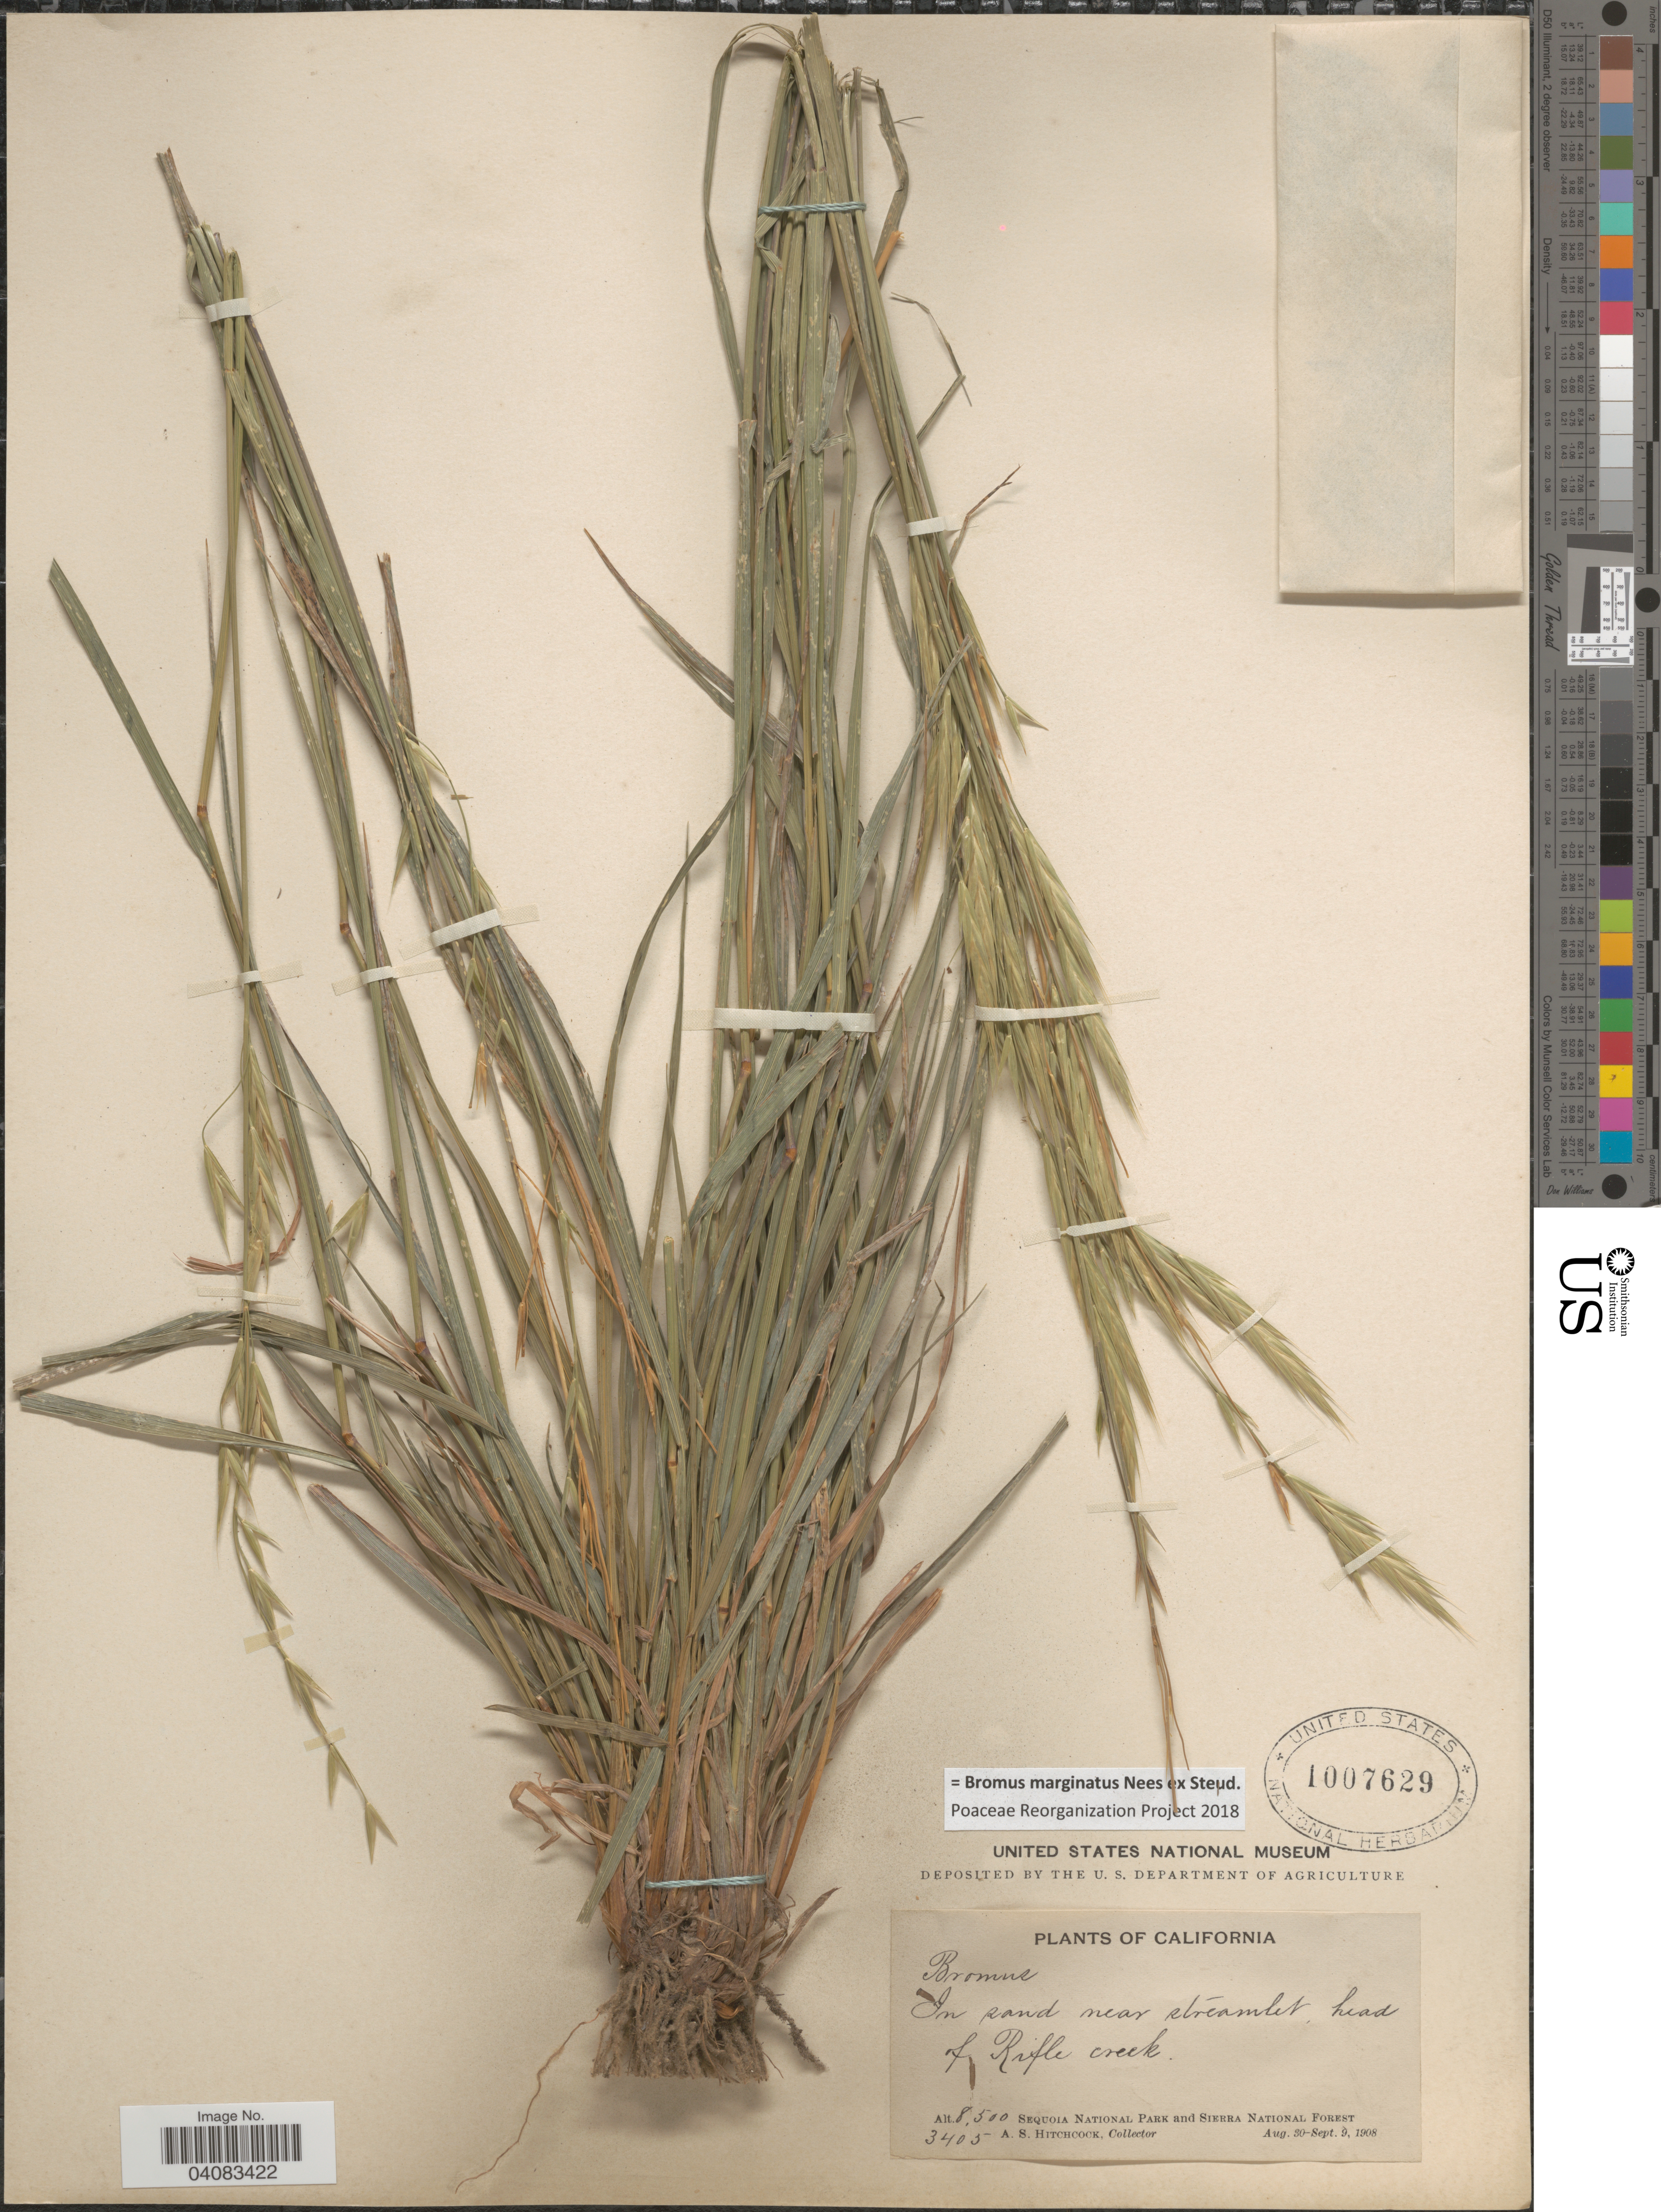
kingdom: Plantae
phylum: Tracheophyta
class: Liliopsida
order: Poales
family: Poaceae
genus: Bromus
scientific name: Bromus marginatus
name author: Nees ex Steud.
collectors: A. S. Hitchcock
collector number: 3405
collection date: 1908-08-30/1908-09-09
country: United States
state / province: California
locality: In sand near streamlet, head of Rifle creek. Sequoia National Park and Sierra National Forest.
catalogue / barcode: US 1007629